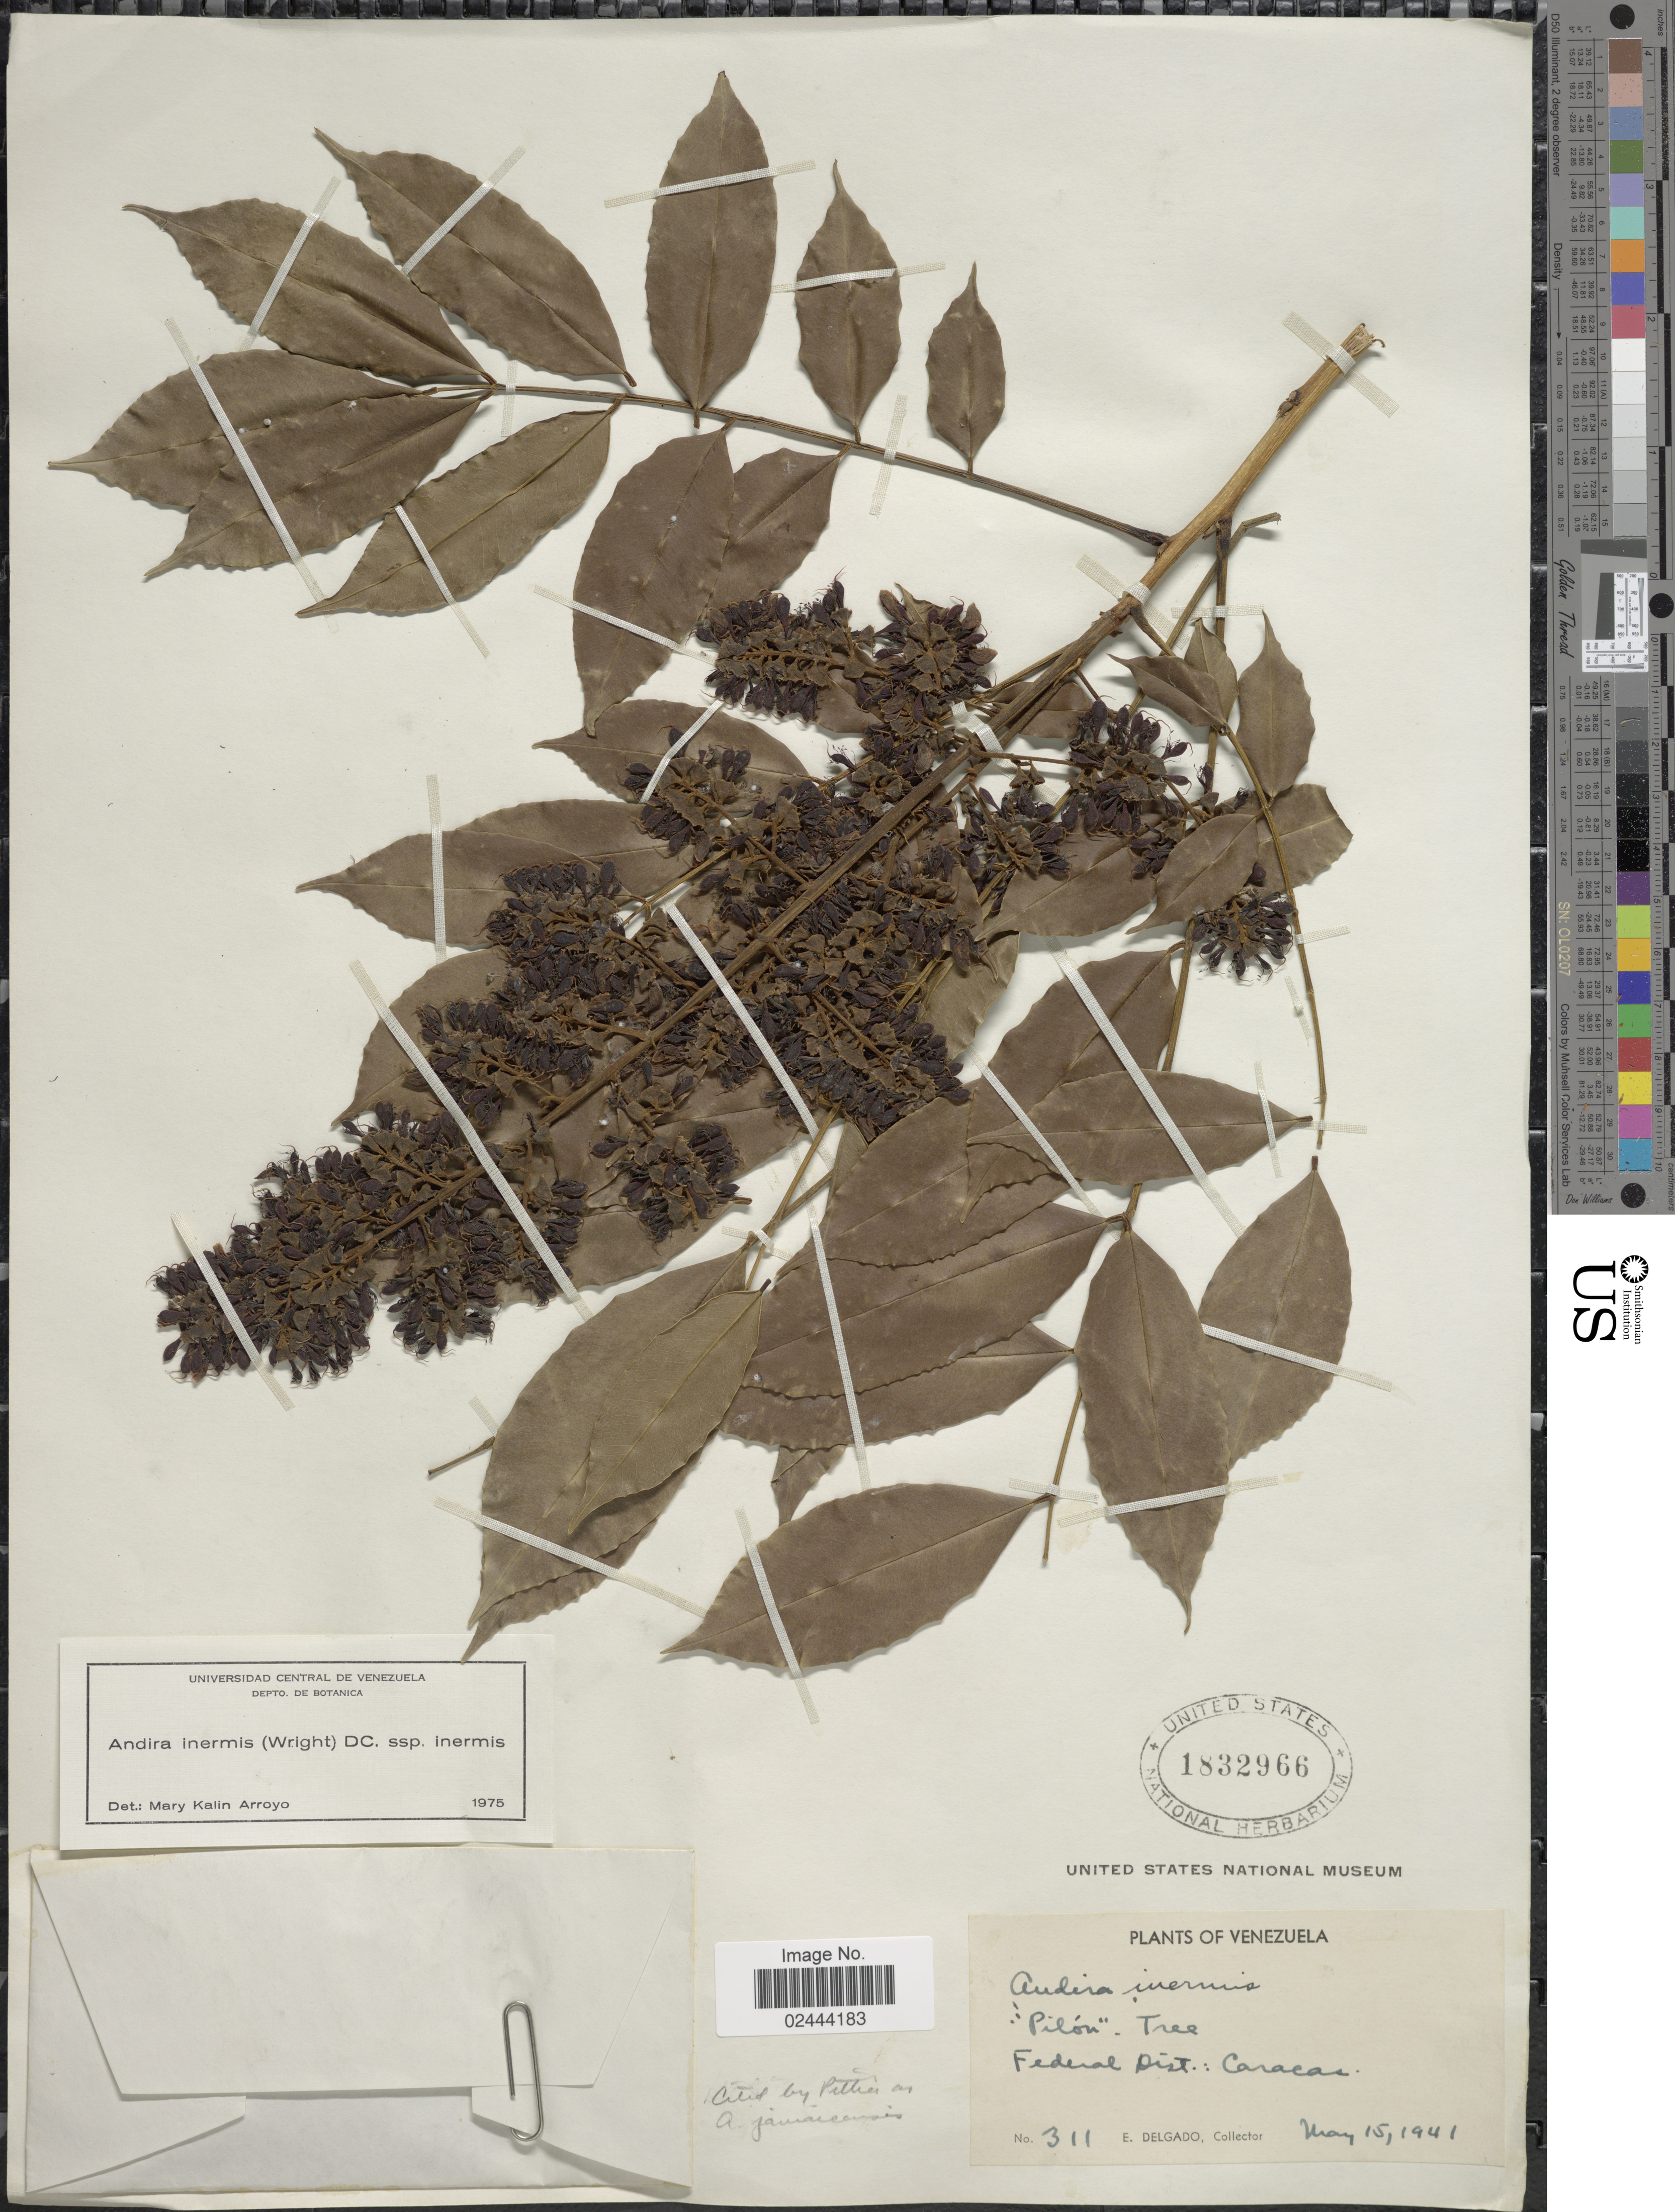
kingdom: Plantae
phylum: Tracheophyta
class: Magnoliopsida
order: Fabales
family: Fabaceae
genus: Andira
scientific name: Andira inermis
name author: (W. Wright) Kunth ex DC.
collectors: E. Delgado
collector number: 311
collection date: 1941-05-15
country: Venezuela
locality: Federal Dist.: Caracas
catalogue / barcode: US 1832966